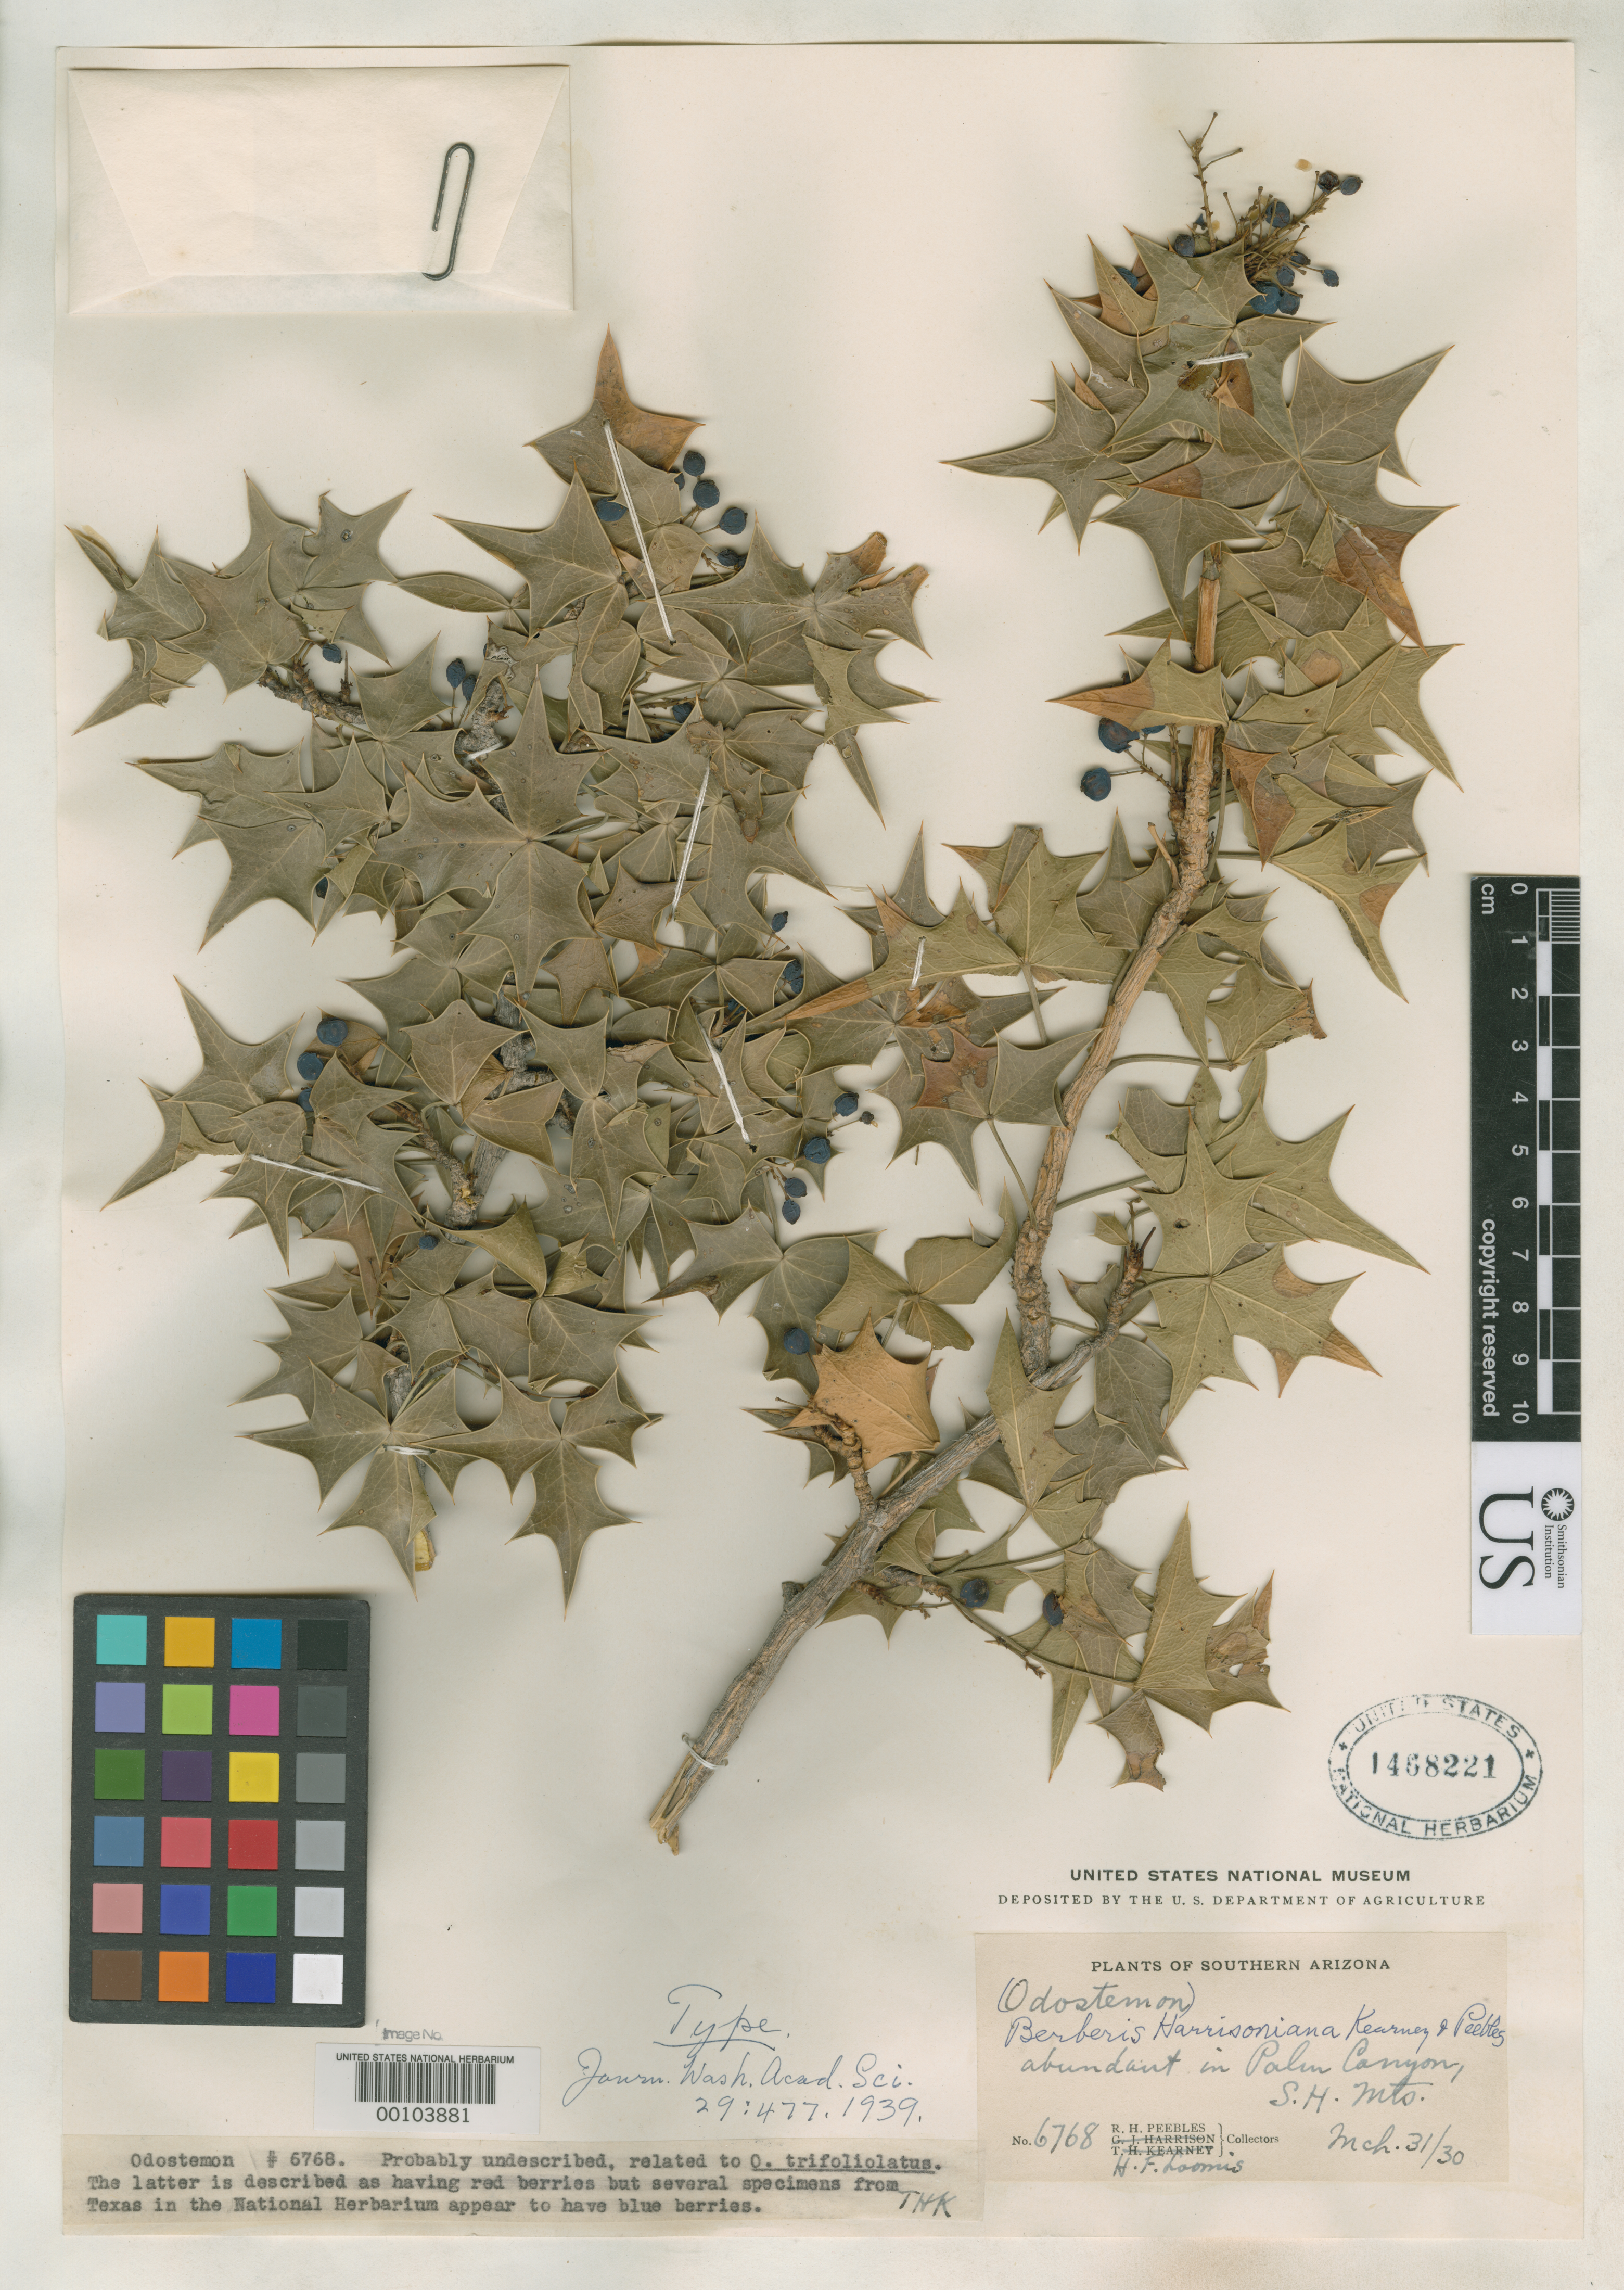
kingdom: Plantae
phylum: Tracheophyta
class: Magnoliopsida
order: Ranunculales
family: Berberidaceae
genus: Berberis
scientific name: Berberis harrisoniana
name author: Kearney & Peebles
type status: Holotype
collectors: R. H. Peebles & H. F. Loomis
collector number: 6768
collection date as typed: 31 Mar 1930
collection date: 1930-03-31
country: United States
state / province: Arizona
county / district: Yuma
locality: Canyon of Kofa Mountains.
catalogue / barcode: US 1468221